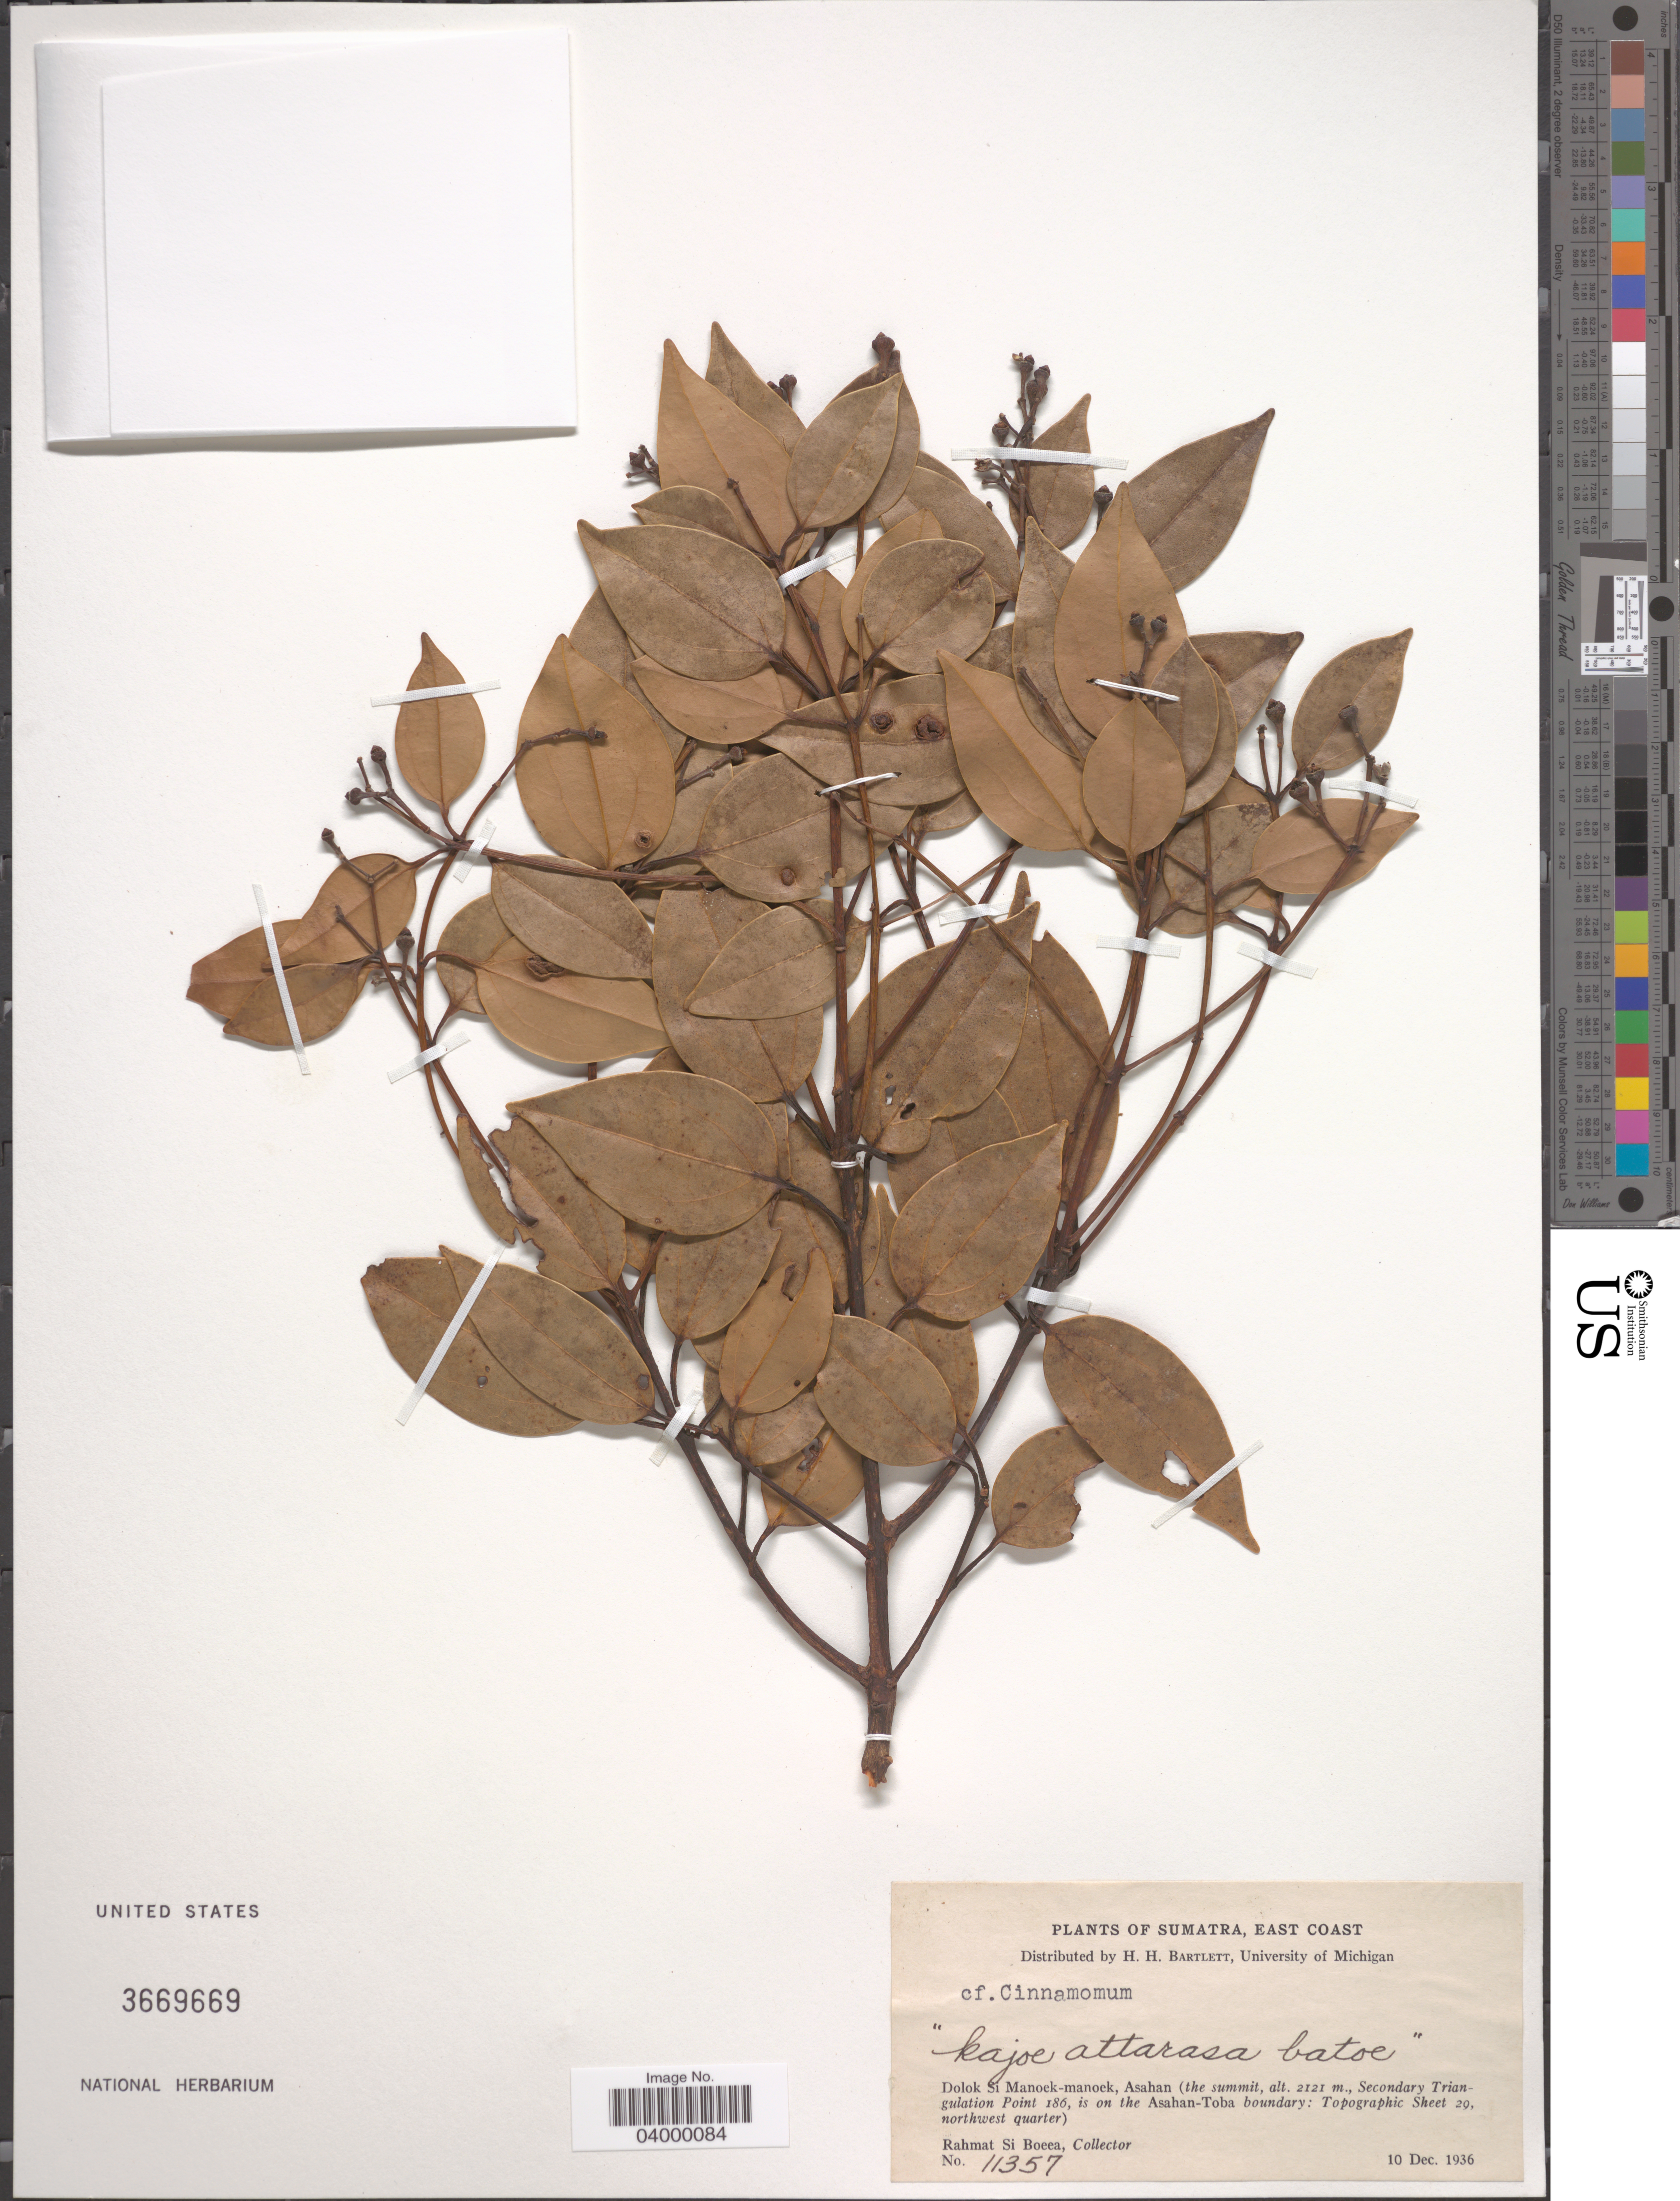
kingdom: Plantae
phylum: Tracheophyta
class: Magnoliopsida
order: Laurales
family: Lauraceae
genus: Cinnamomum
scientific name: Cinnamomum sp.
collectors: Rahmat Si Boeea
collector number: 11357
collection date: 1936-12-10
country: Indonesia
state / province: Sumatra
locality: East Coast. Dolok Si Manoek-manoek, Asahan (the summit, Secondary Triangulation Point 186, is on the Asahan-Toba boundary: Topographic Sheet 29, northwest quarter).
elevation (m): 2121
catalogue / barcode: US 3669669